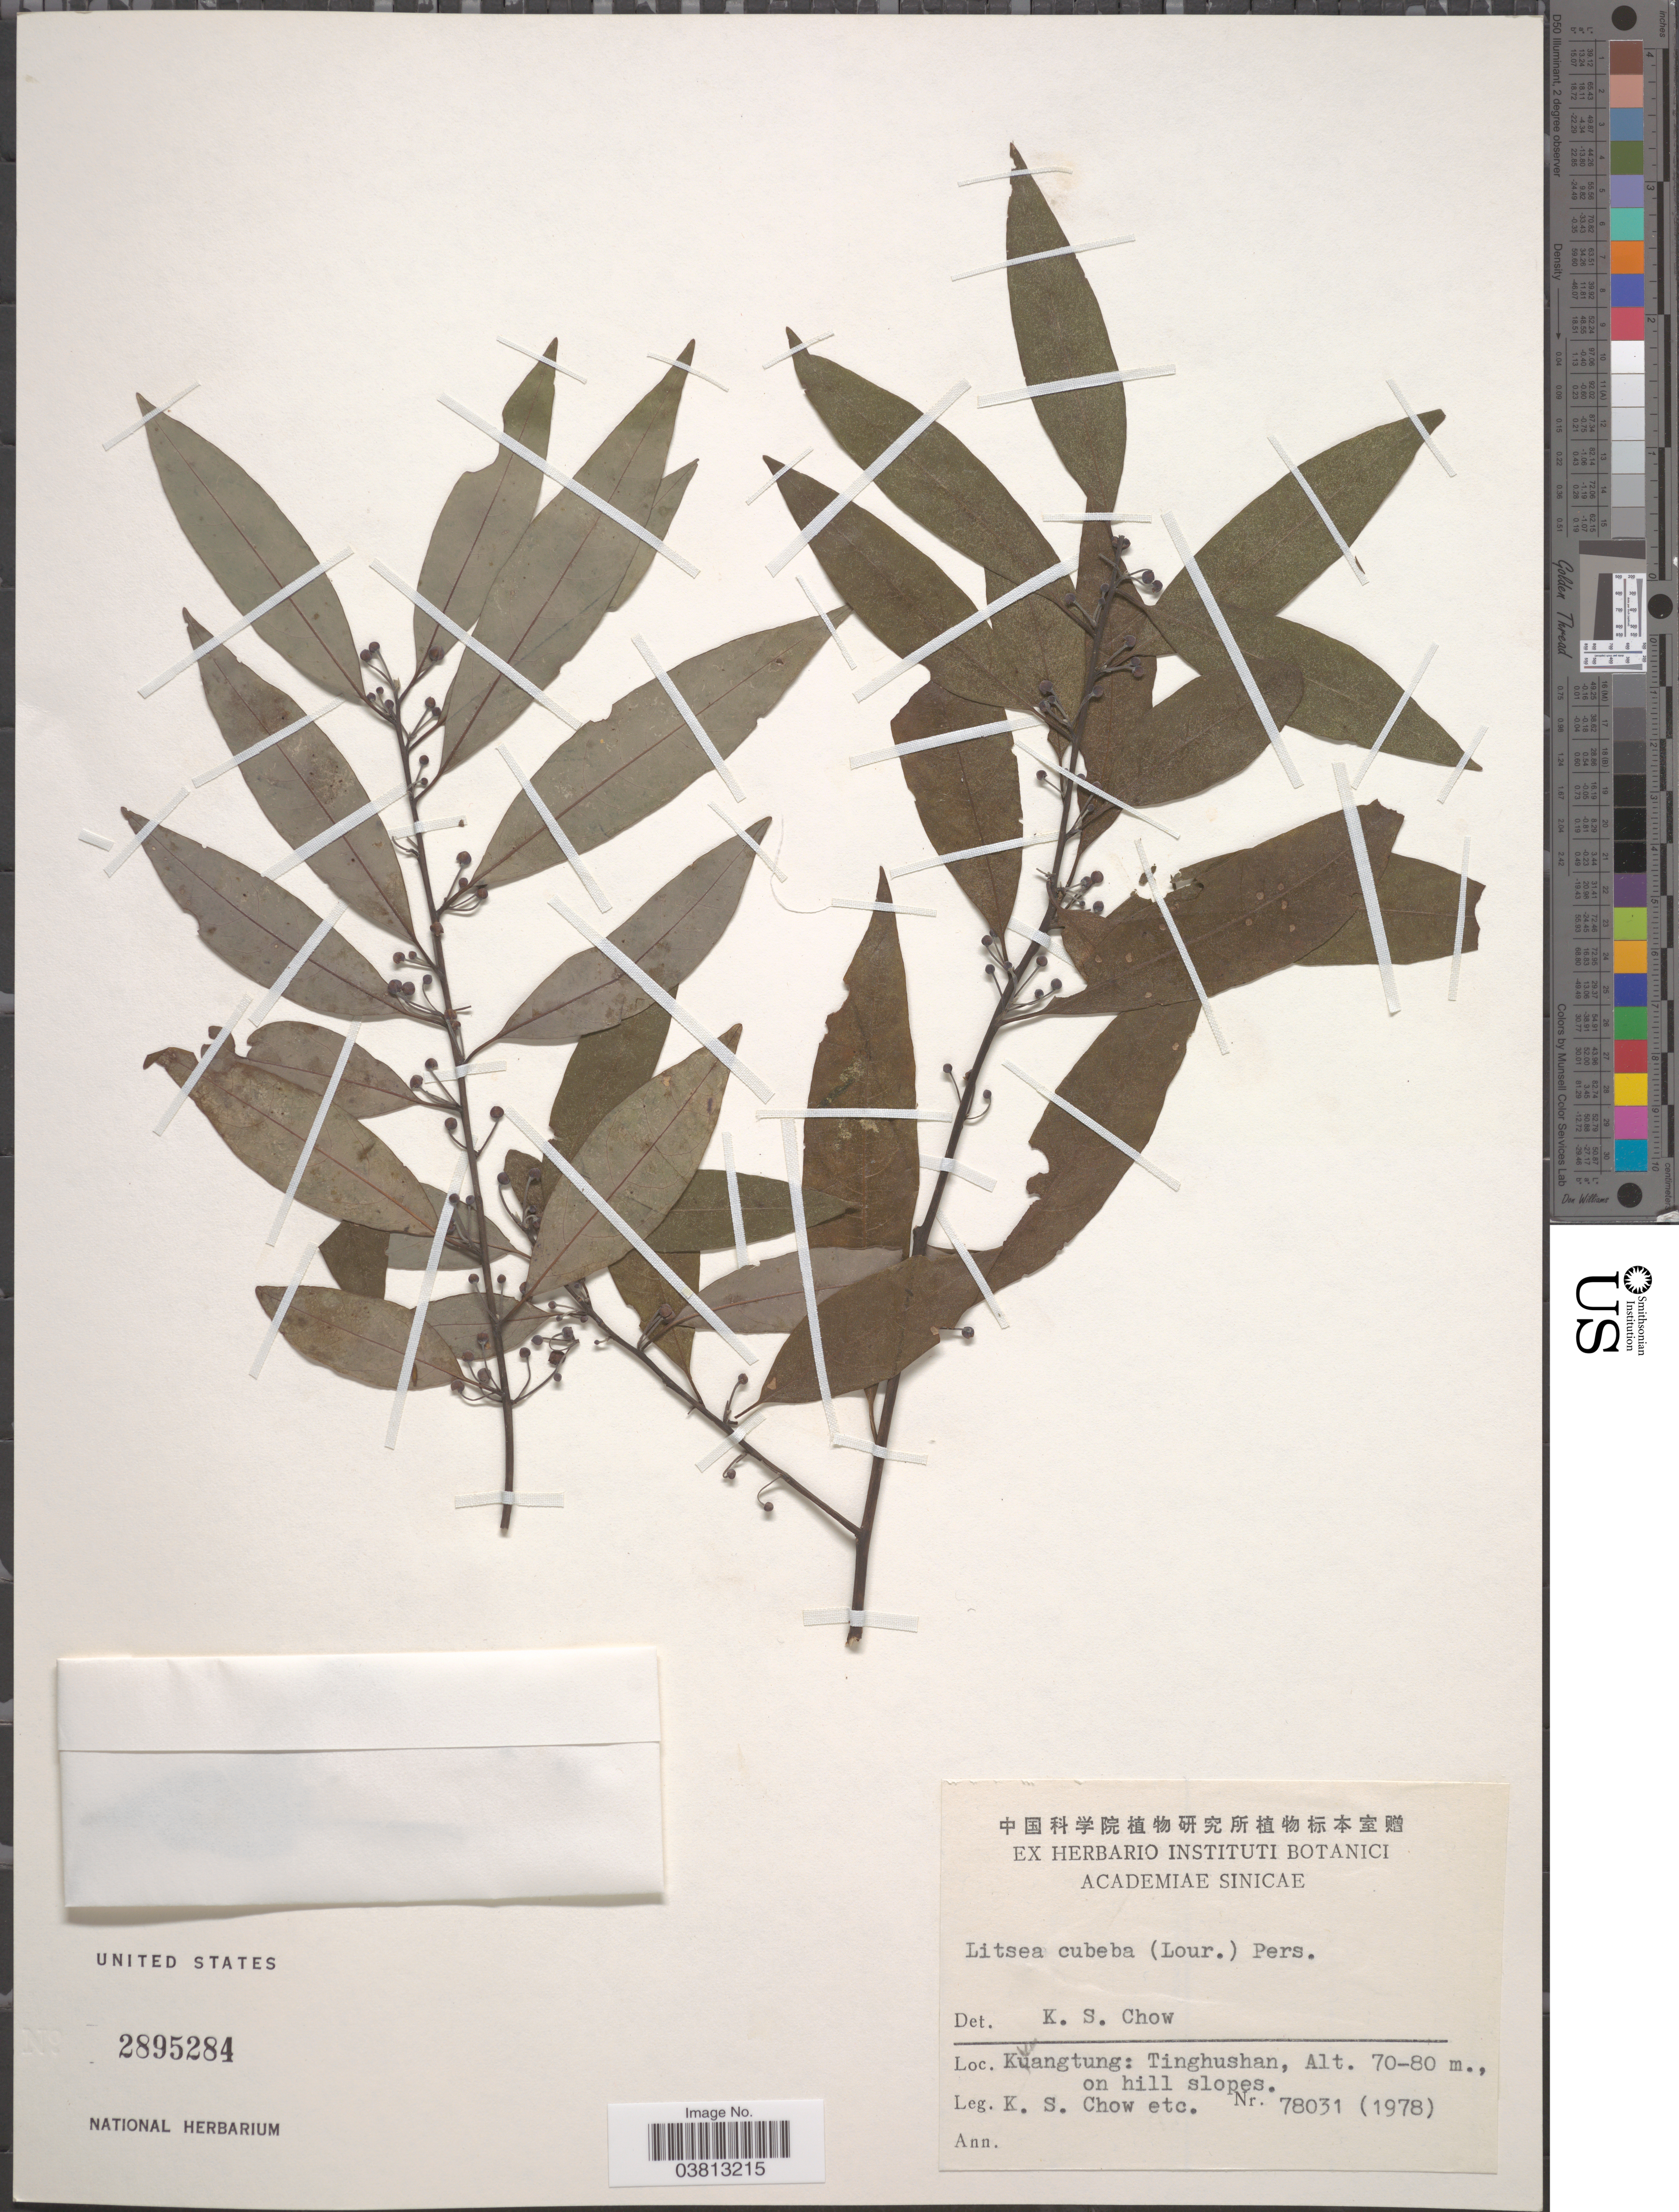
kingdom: Plantae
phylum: Tracheophyta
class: Magnoliopsida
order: Laurales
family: Lauraceae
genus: Litsea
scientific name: Litsea cubeba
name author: (Lour.) Pers.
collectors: K. S. Chow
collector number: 78031/(1978)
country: China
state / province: Guangdong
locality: Kwangtung: Tinghushan.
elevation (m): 70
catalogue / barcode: US 2895284